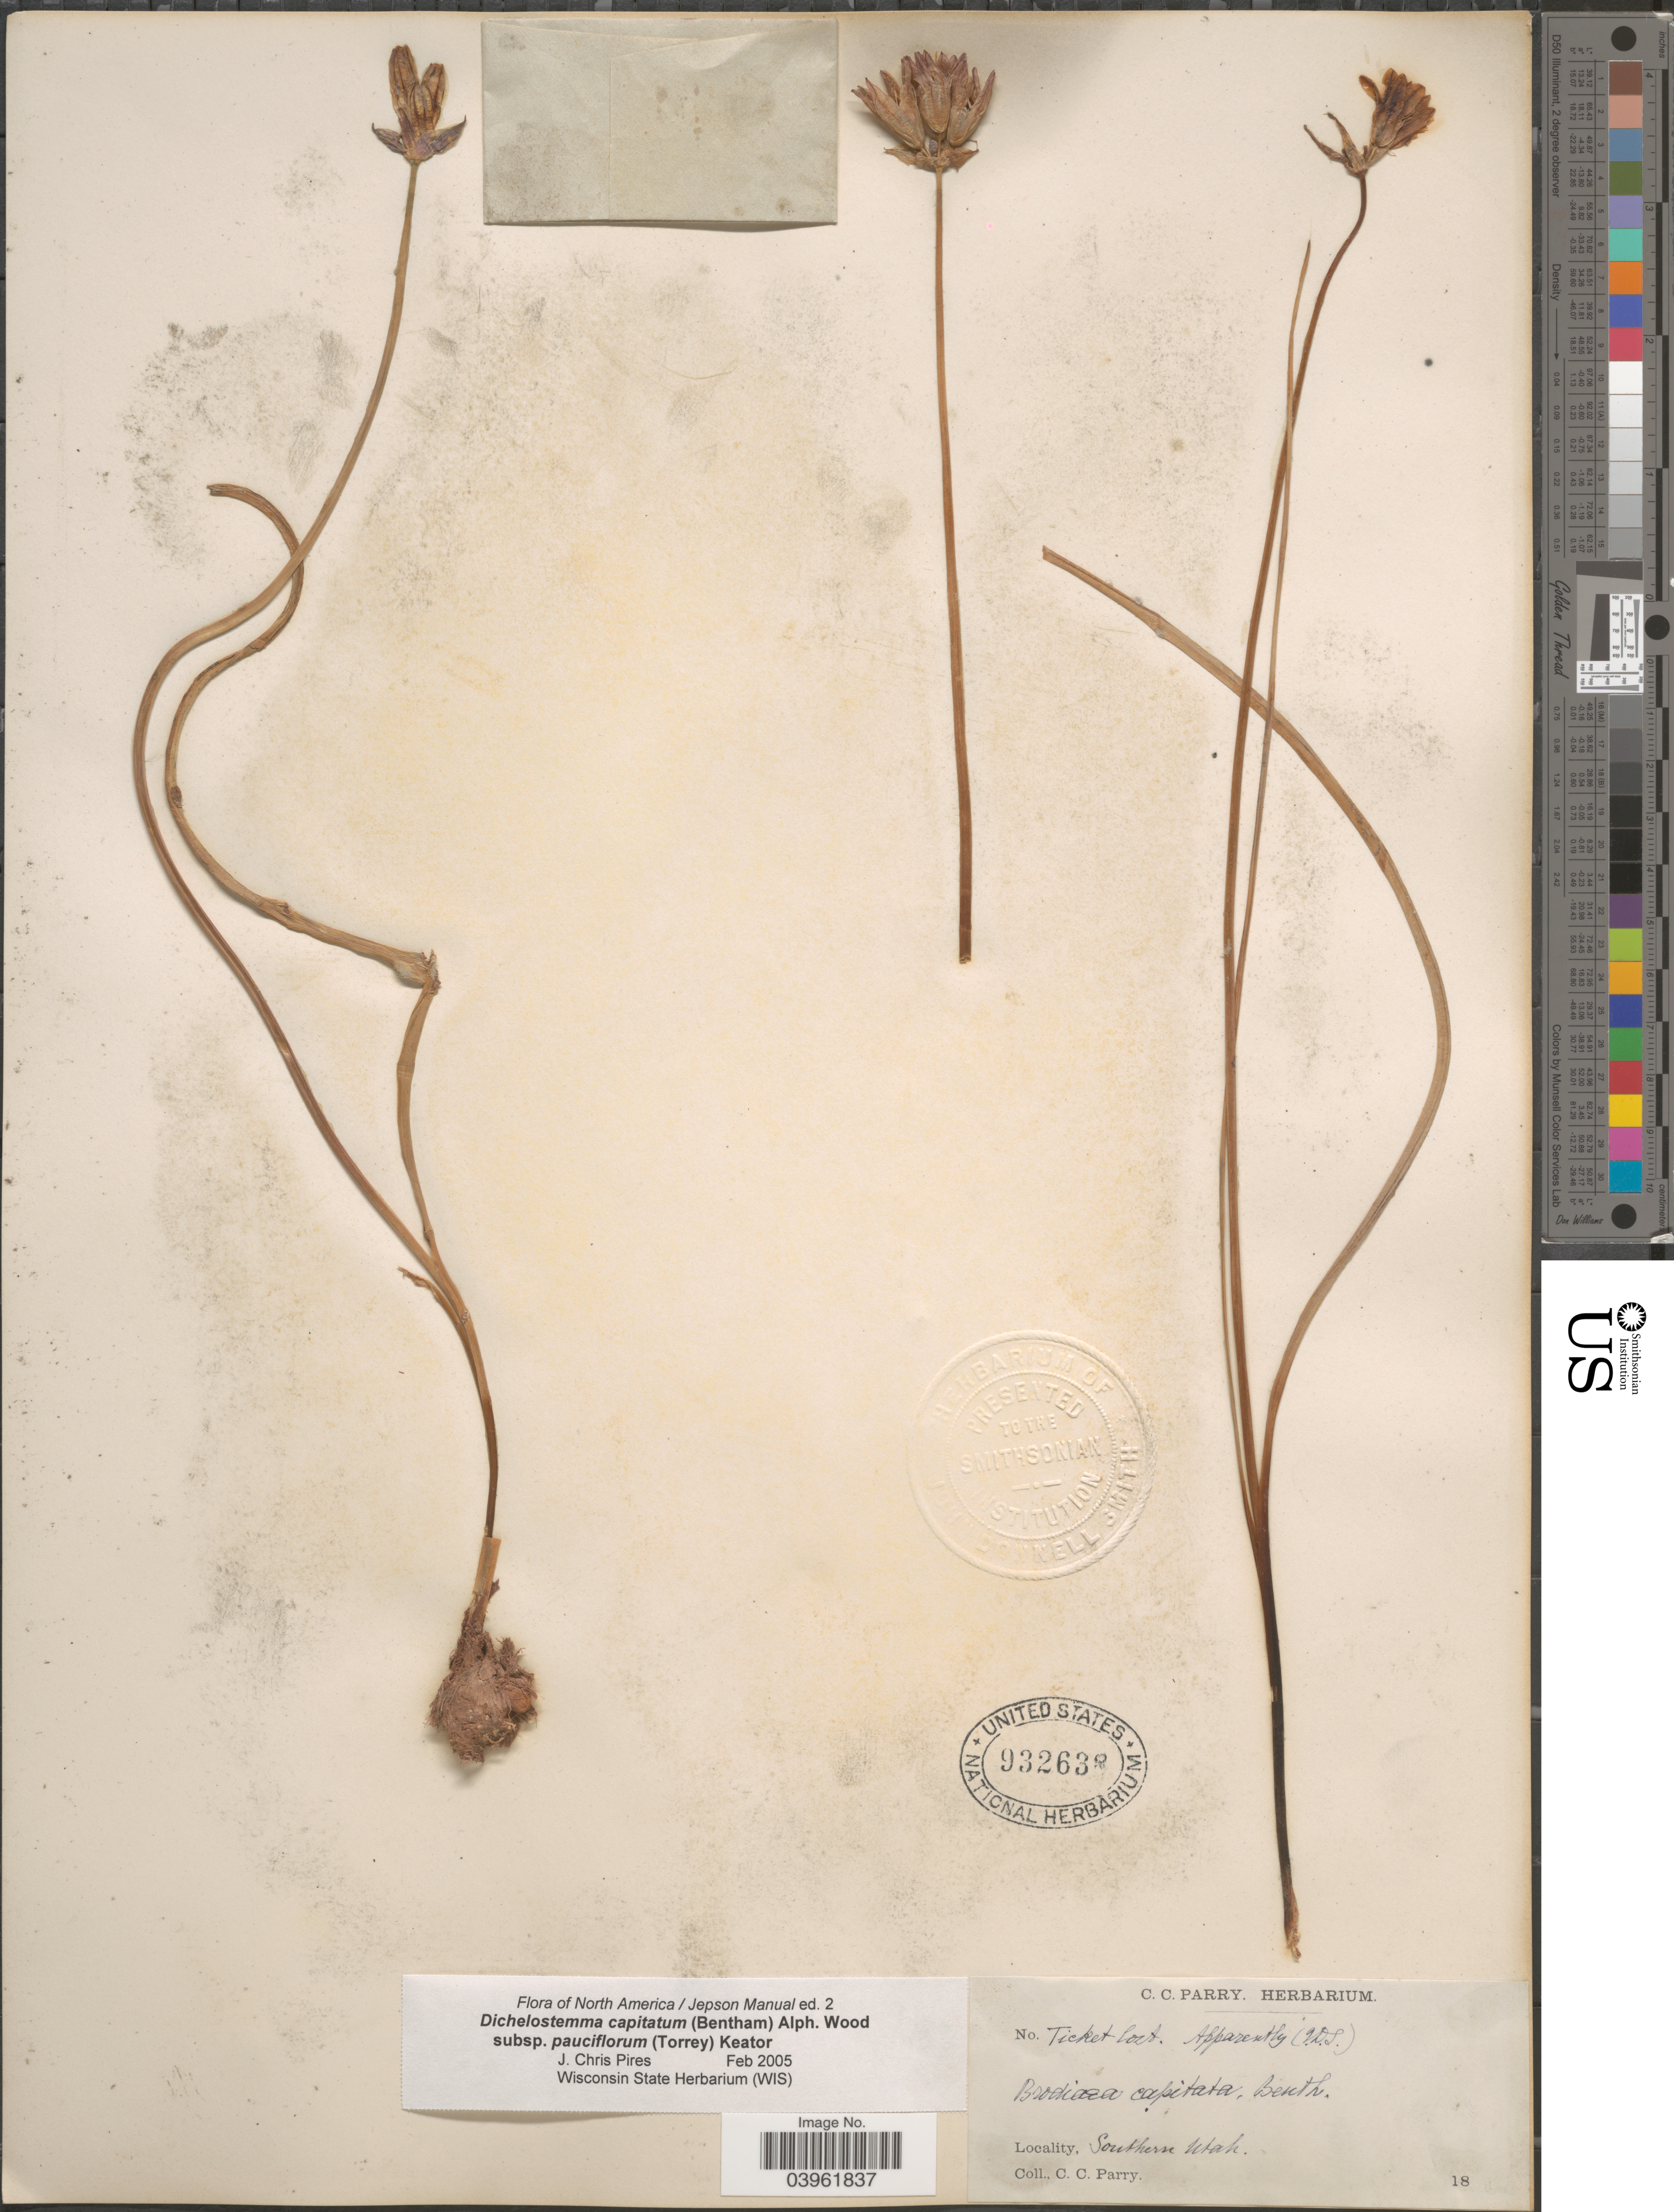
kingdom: Plantae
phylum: Tracheophyta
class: Liliopsida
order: Asparagales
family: Asparagaceae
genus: Dichelostemma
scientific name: Dichelostemma capitatum subsp. pauciflorum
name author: (Torr.) Keator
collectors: C. C. Parry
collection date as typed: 18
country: United States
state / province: Utah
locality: Southern Utah.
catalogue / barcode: US 932638